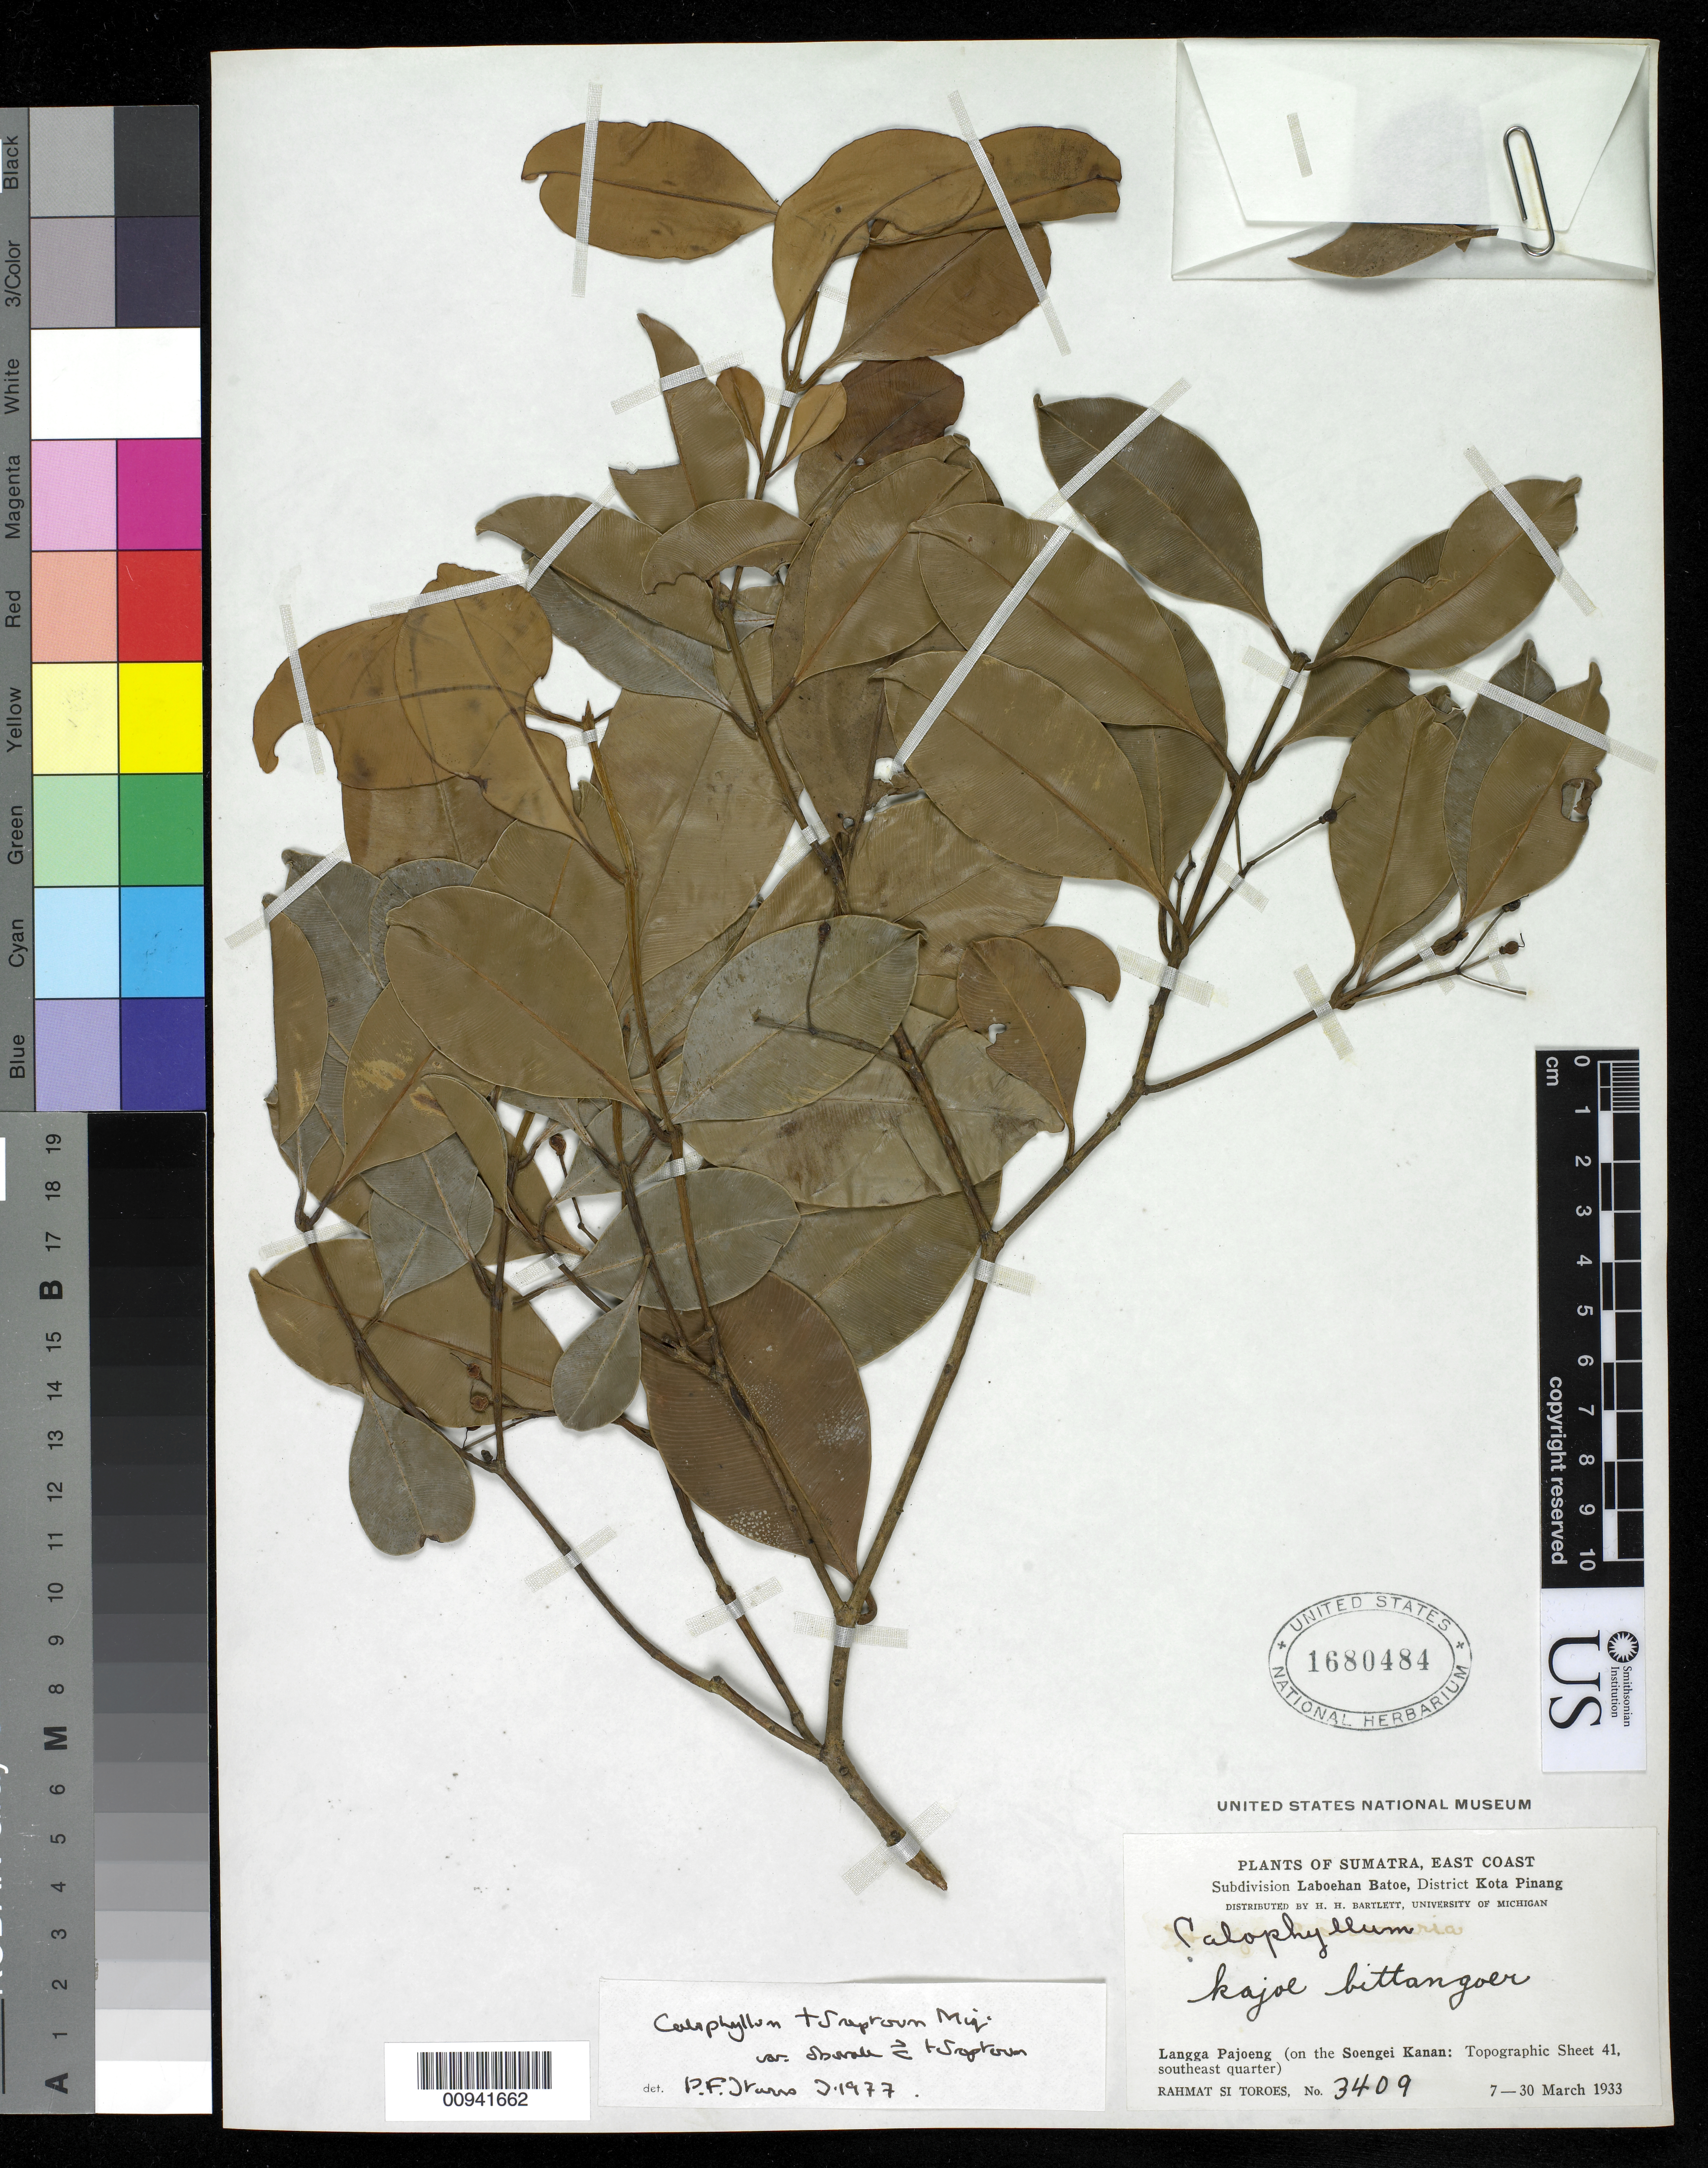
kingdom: Plantae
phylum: Tracheophyta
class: Magnoliopsida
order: Malpighiales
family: Calophyllaceae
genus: Calophyllum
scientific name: Calophyllum tetrapterum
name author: Miq.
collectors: Rahmat Si Boeea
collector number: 3409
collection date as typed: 07 Mar 1933 to 30 Mar 1933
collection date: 1933-03-07/1933-03-30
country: Indonesia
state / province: Laatoeboehan B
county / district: Kota Pinang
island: Sumatra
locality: East Coast; Langga Pajoeng (on the Soengei Kanan: Topo Sheet 41,southeast quarter).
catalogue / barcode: US 1680484